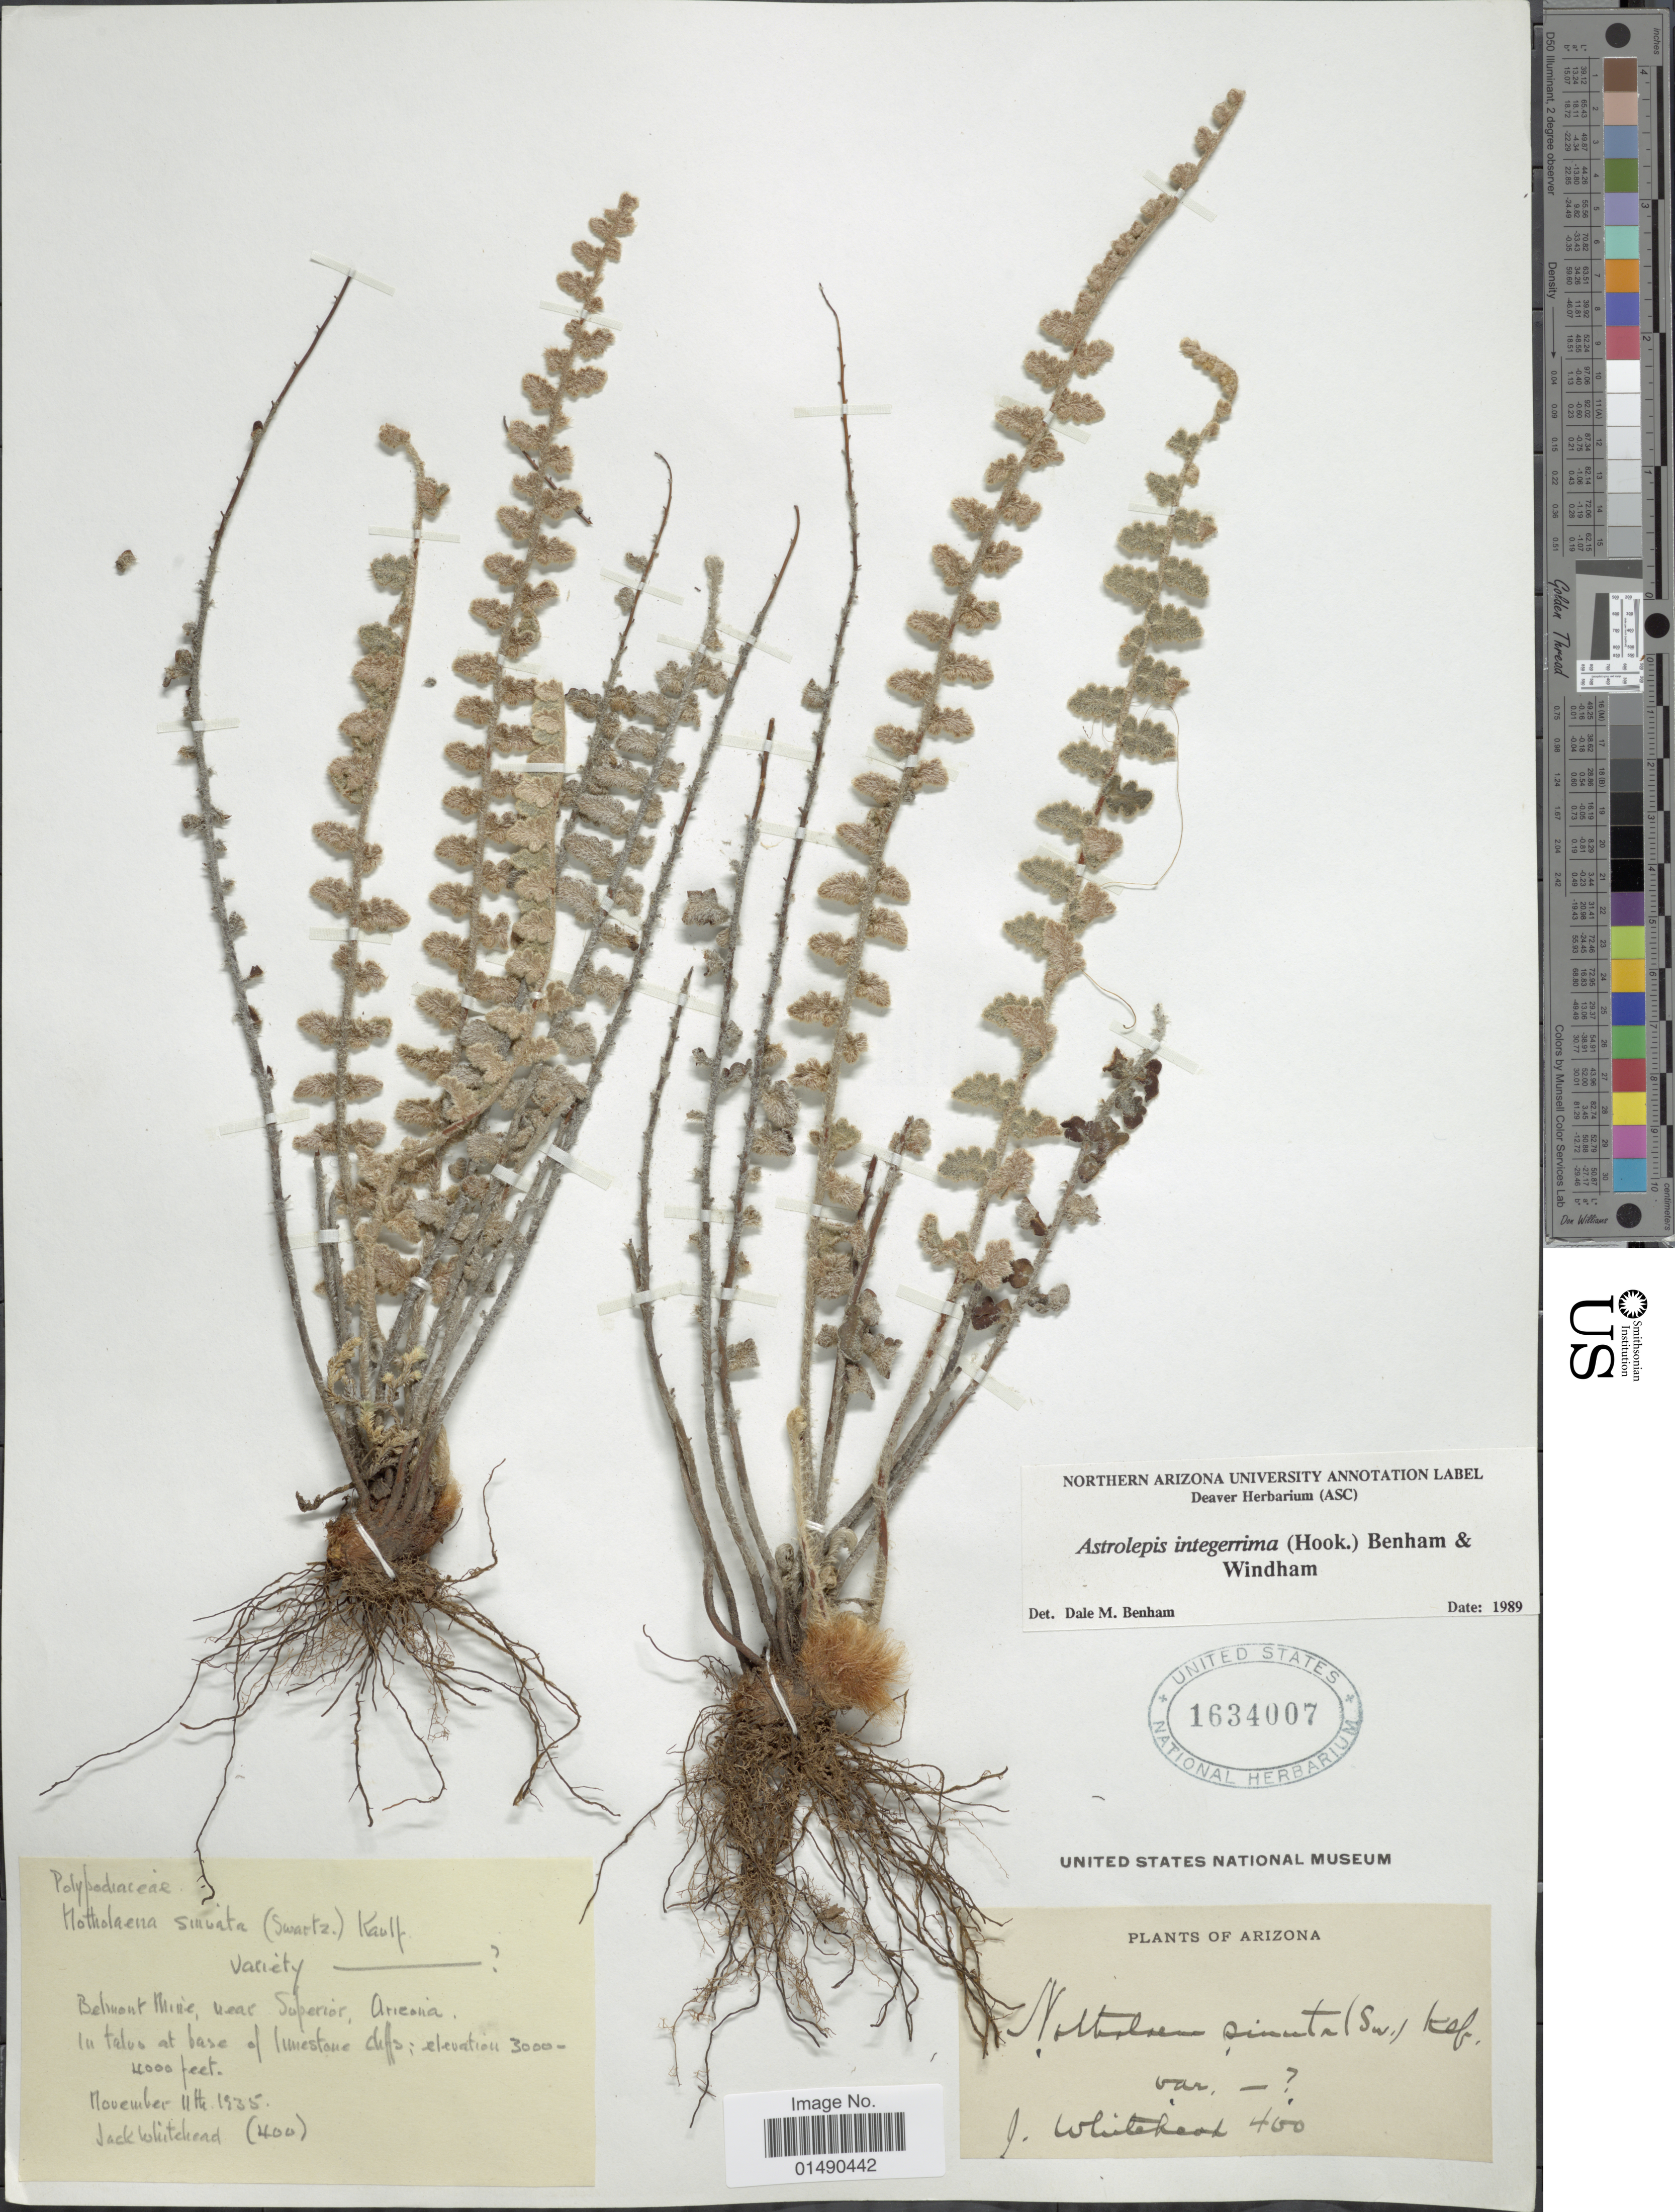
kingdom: Plantae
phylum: Tracheophyta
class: Polypodiopsida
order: Polypodiales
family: Pteridaceae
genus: Astrolepis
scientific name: Astrolepis integerrima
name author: (Hook.) D.M. Benham & Windham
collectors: J. Whitehead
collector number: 400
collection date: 1935-11-11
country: United States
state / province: Arizona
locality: Belmont Mine, near Superior, in talus at base of limestone cliffs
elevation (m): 3000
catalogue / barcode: US 1634007